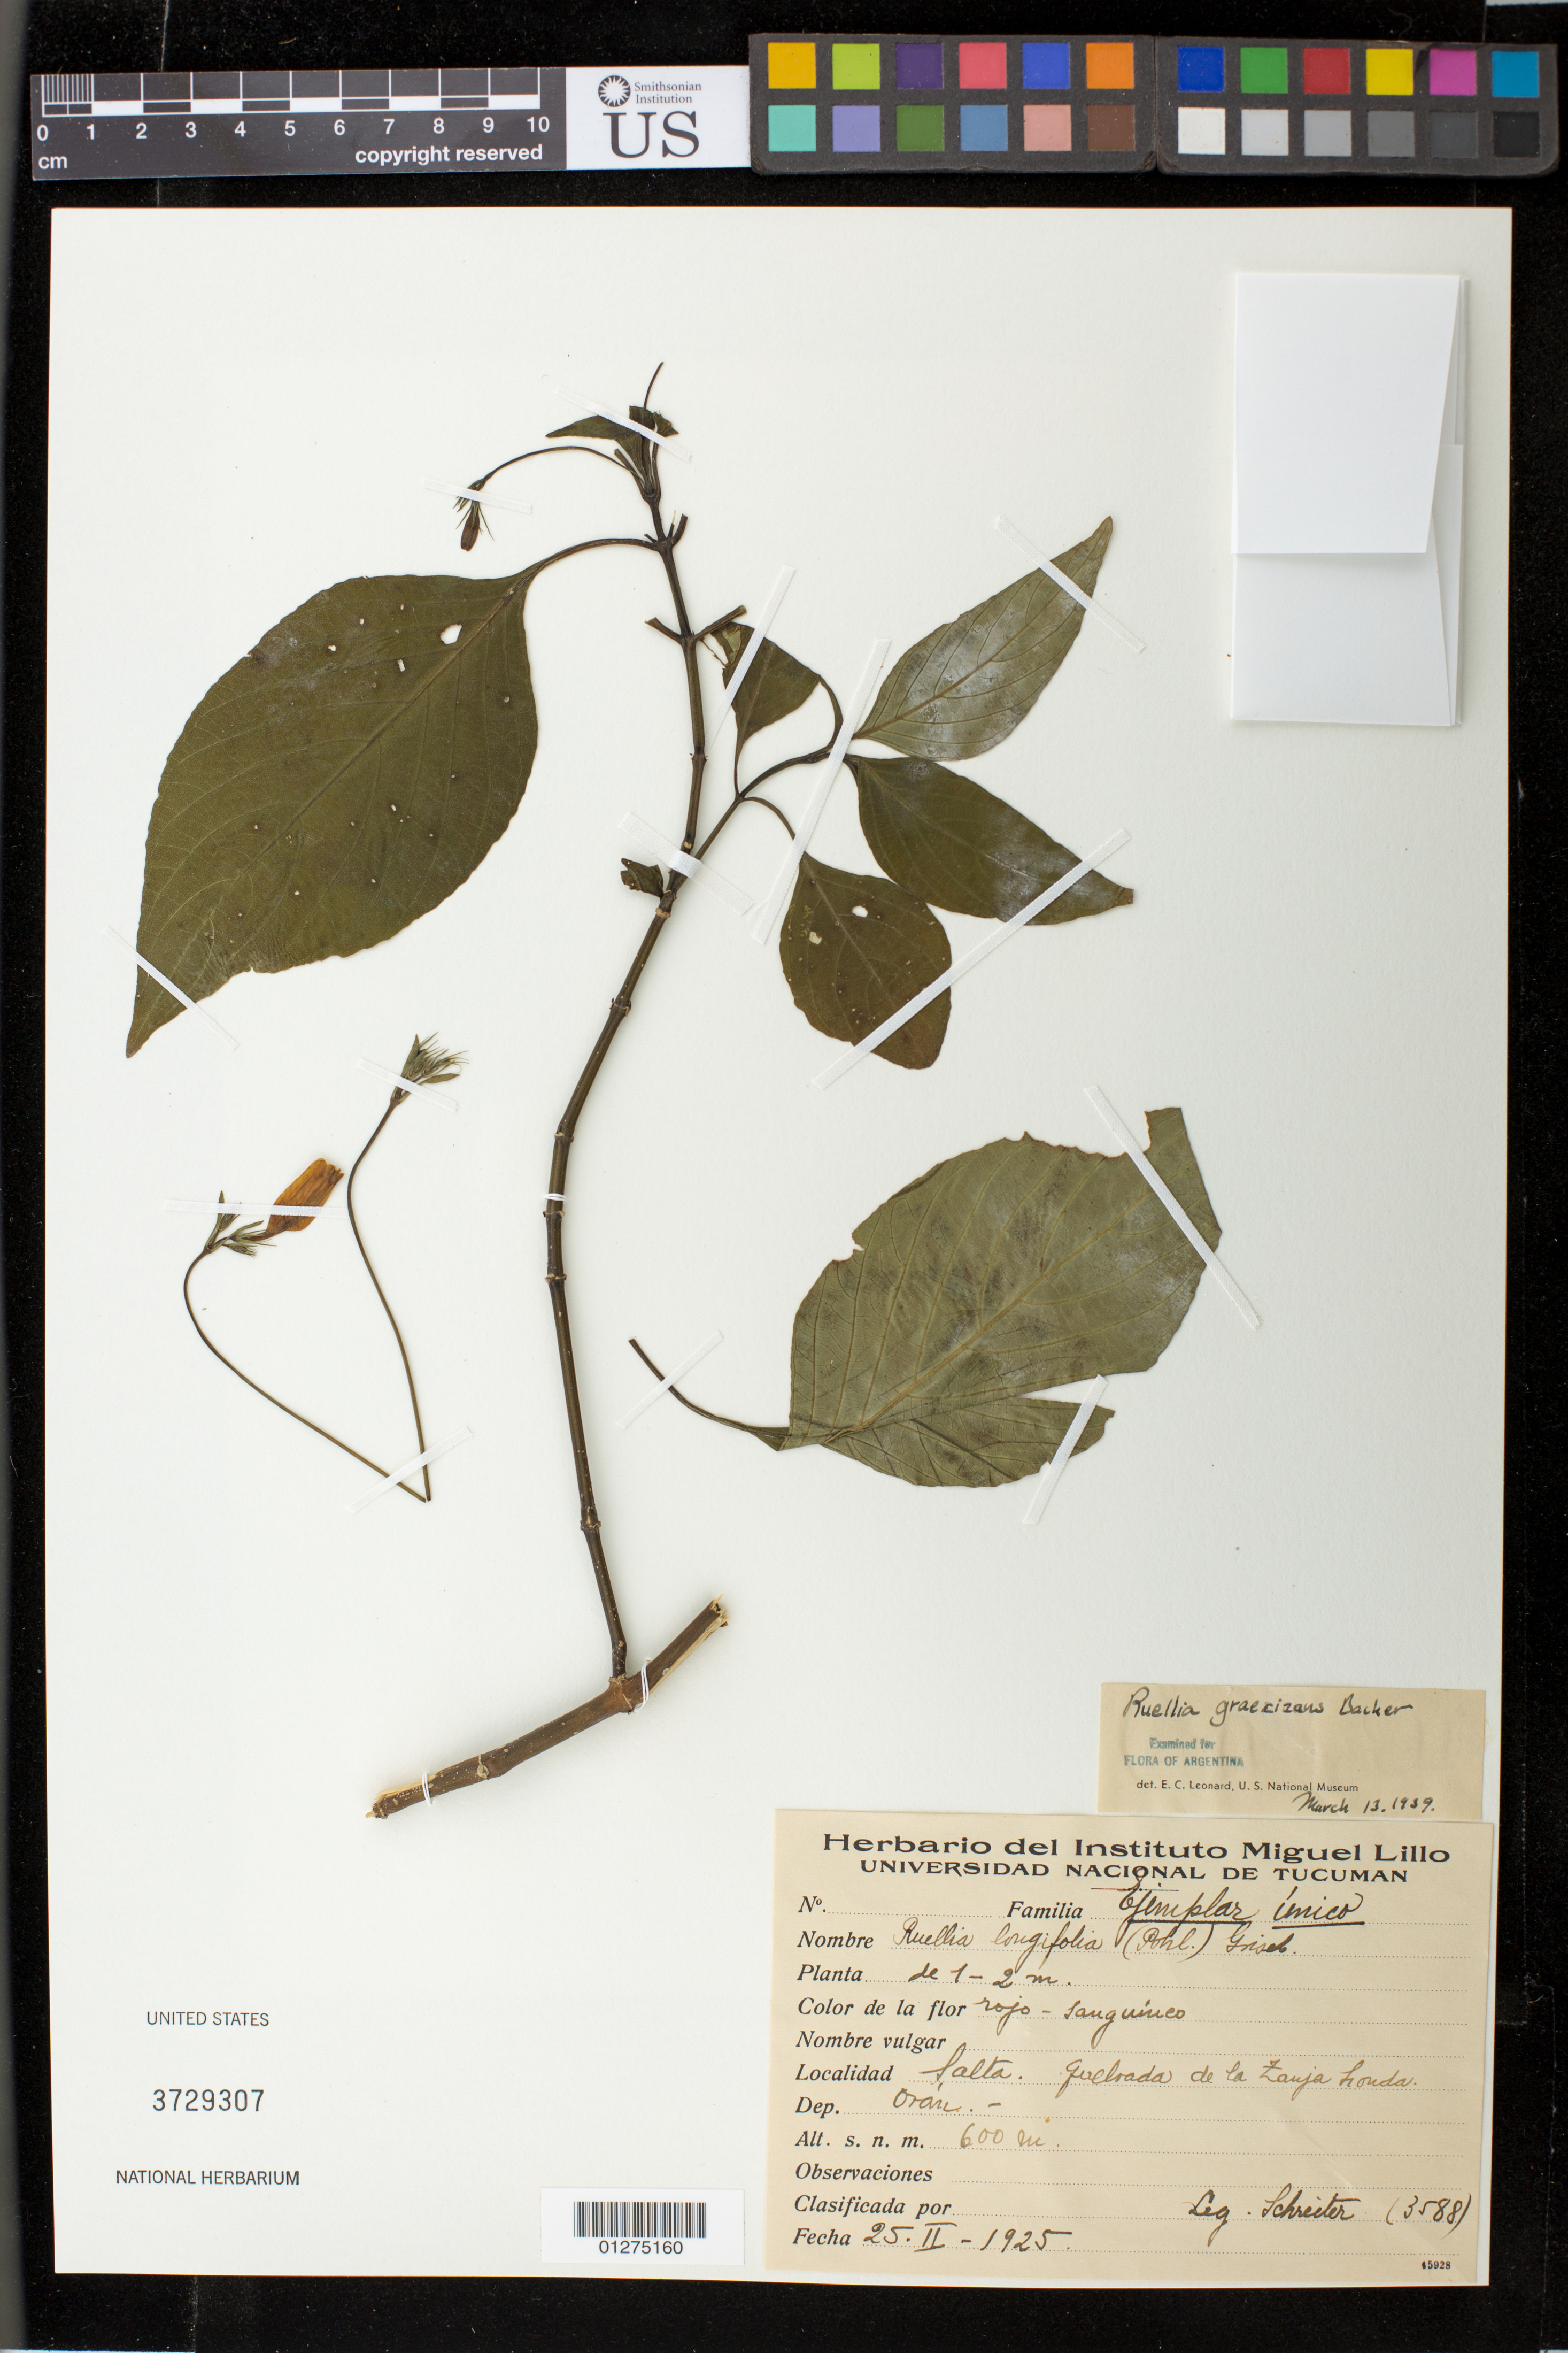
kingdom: Plantae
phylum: Tracheophyta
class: Magnoliopsida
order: Lamiales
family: Acanthaceae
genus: Ruellia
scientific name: Ruellia brevifolia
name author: (Pohl) C. Ezcurra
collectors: -. Schreiter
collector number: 3588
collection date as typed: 25-II-1925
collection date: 1925-02-25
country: Argentina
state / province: Salta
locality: Quebrada de la Zanja Honda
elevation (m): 600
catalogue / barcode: US 3729307